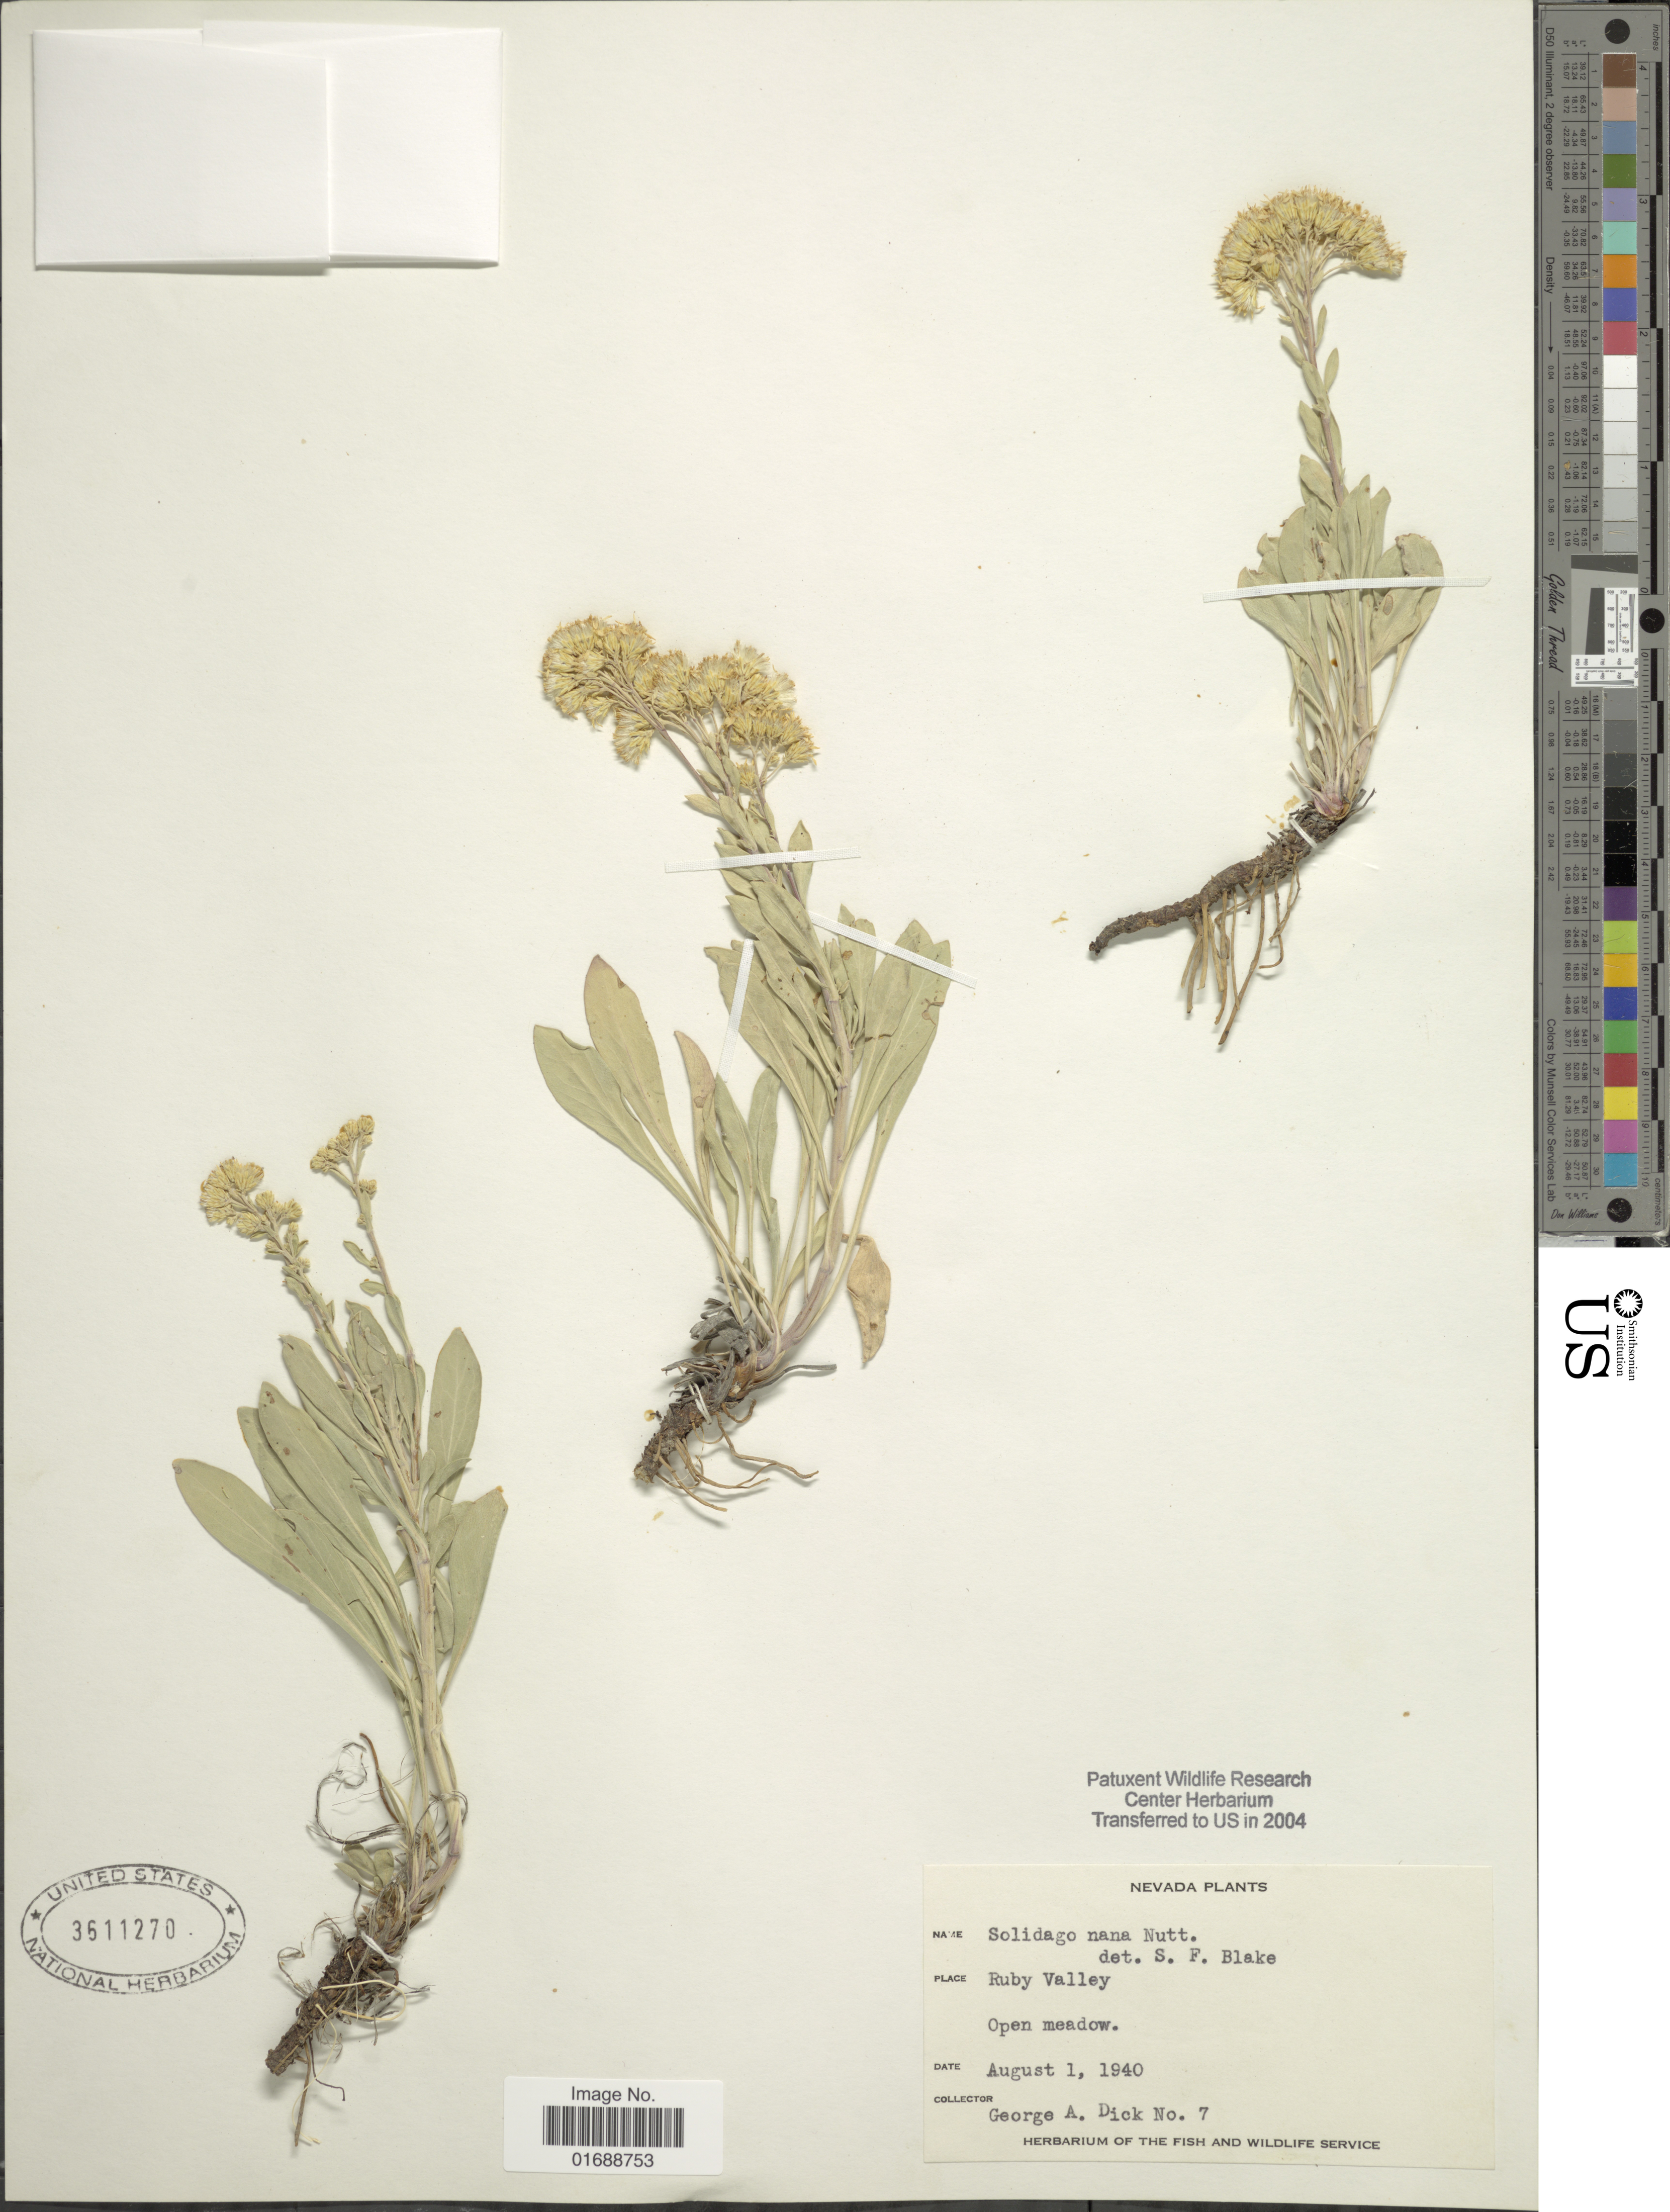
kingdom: Plantae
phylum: Tracheophyta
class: Magnoliopsida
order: Asterales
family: Asteraceae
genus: Solidago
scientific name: Solidago nana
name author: Nutt.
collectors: G. Dick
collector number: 7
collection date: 1940-08-01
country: United States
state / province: Nevada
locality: Ruby Valley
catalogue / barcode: US 3611270